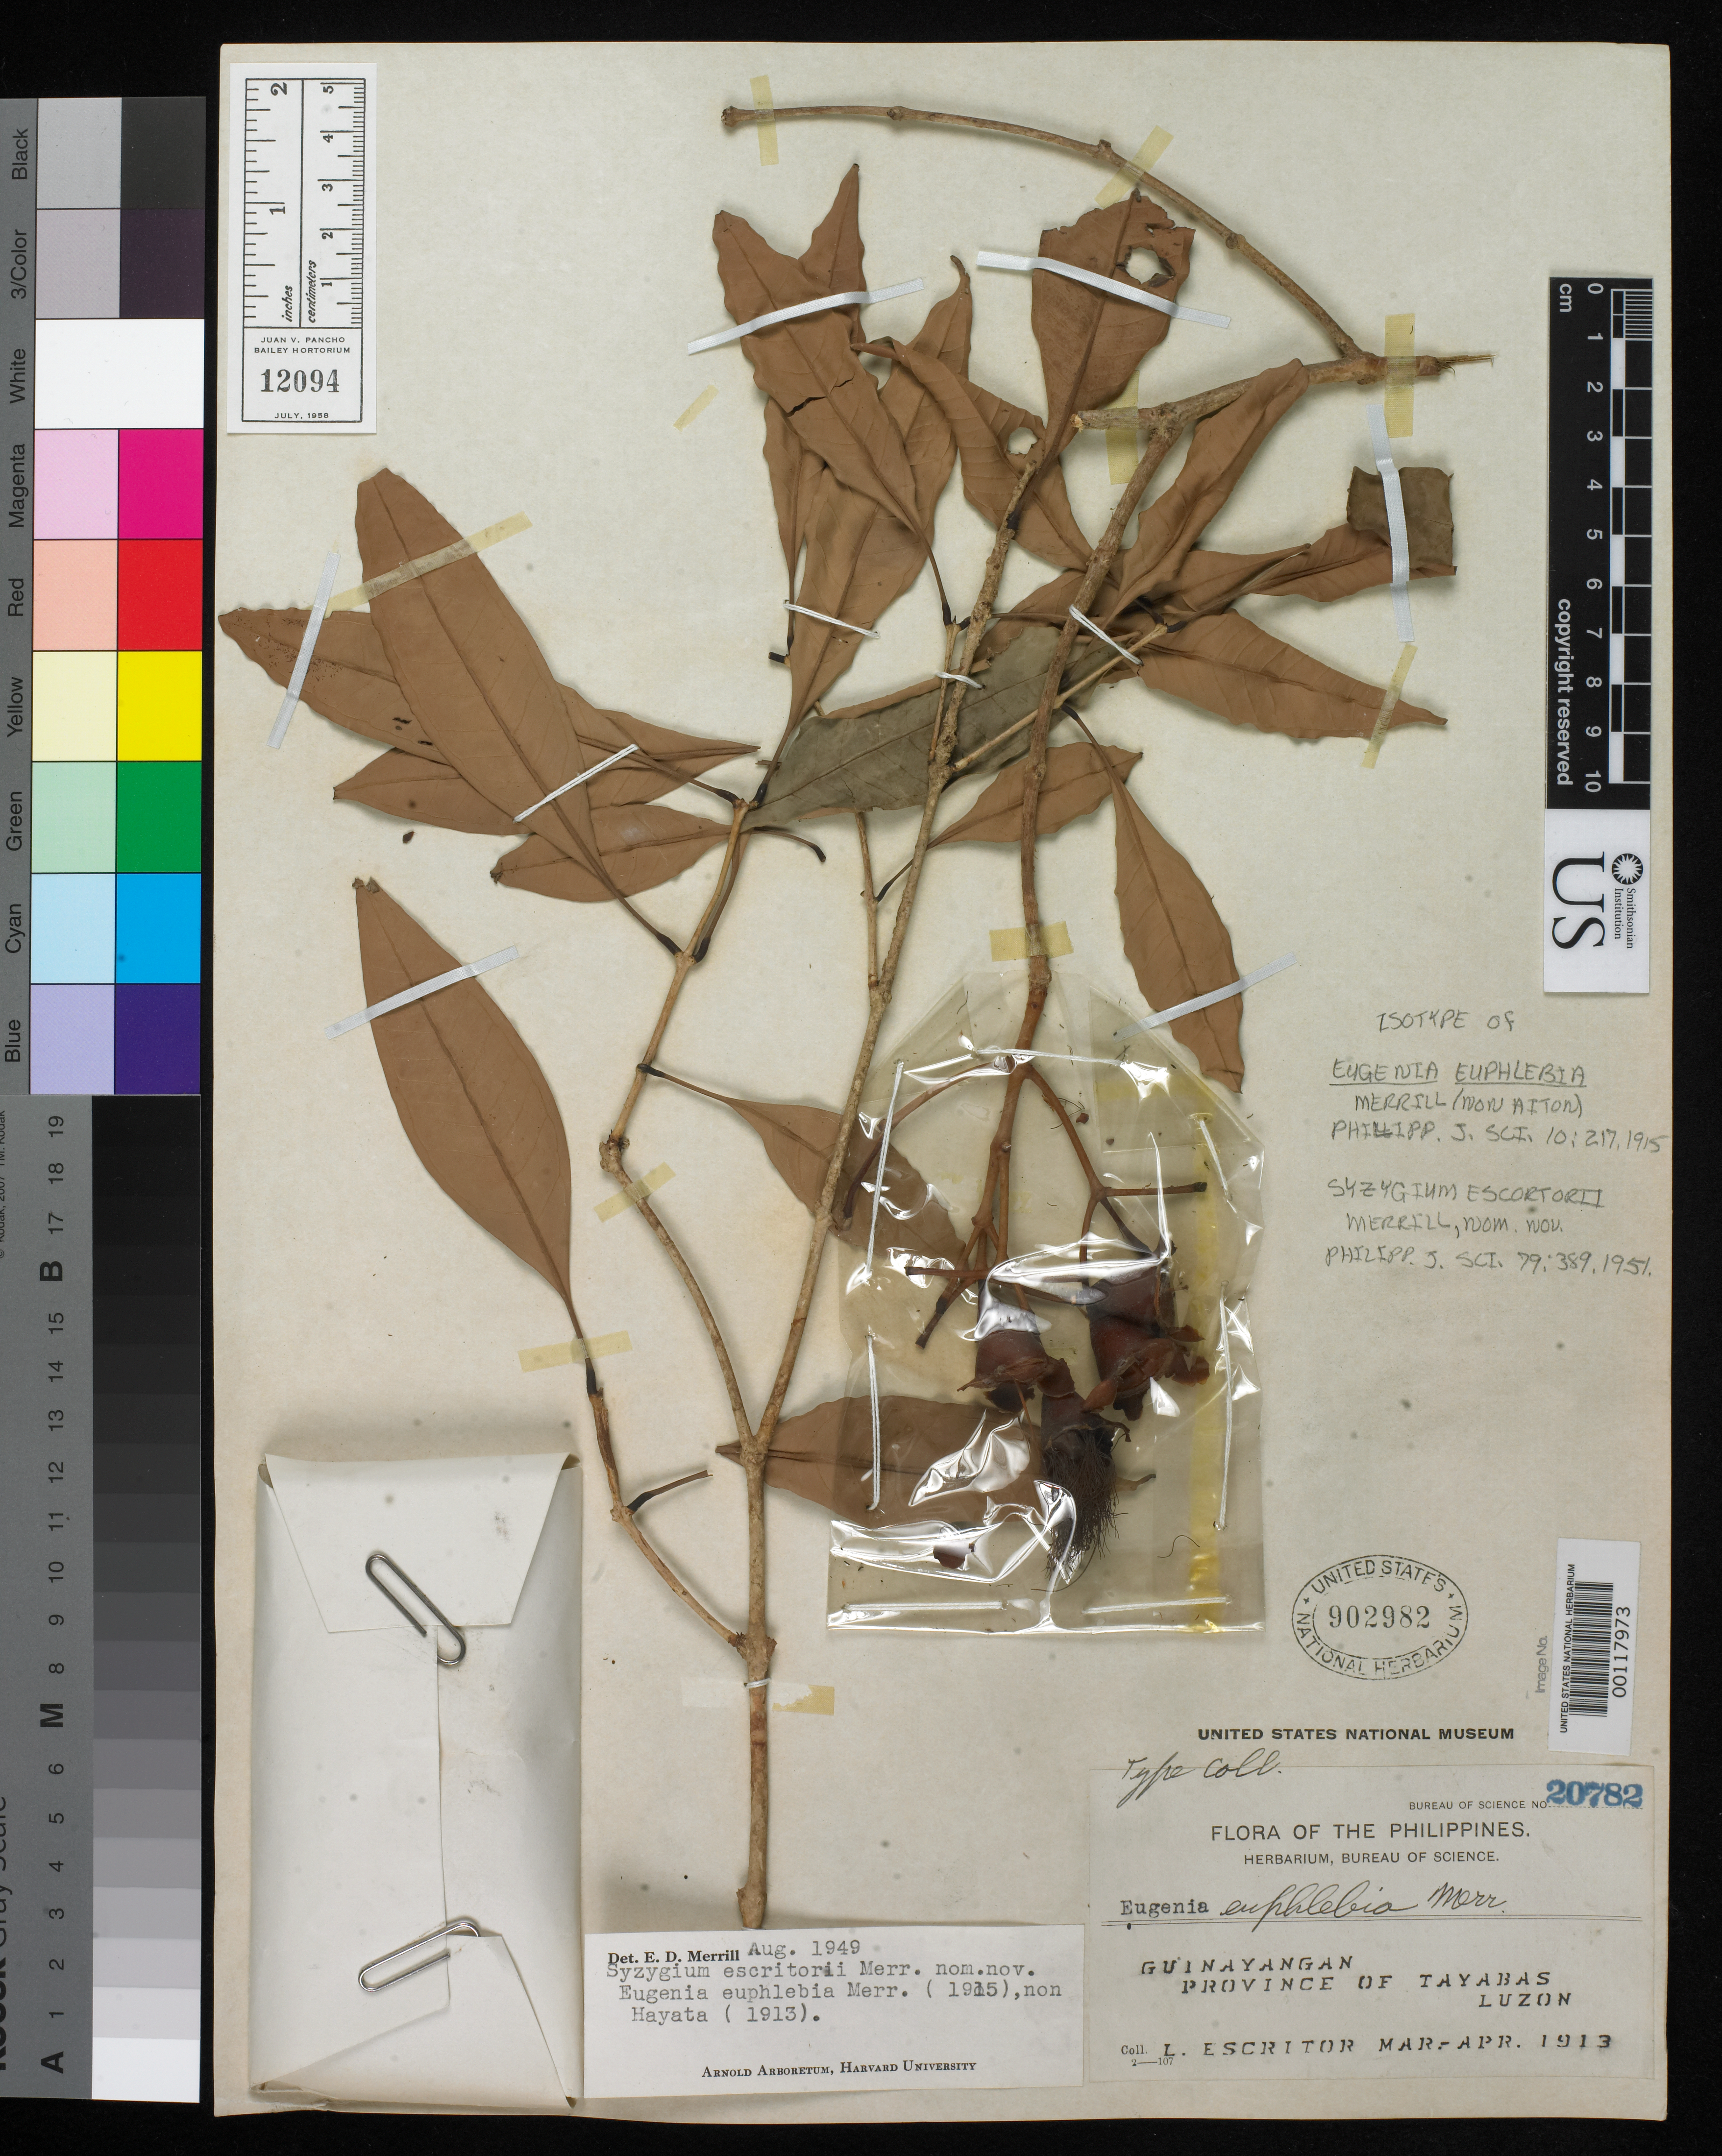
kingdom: Plantae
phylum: Tracheophyta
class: Magnoliopsida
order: Myrtales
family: Myrtaceae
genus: Eugenia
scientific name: Eugenia euphlebia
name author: Merr.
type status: Isotype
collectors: L. Escritor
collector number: Bur. Sci. 20782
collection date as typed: Mar 1913 to -- Apr 1913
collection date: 1913-03/1913-04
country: Philippines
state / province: Calabarzon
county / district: Quezon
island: Luzon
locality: Guinayangan.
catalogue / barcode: US 902982